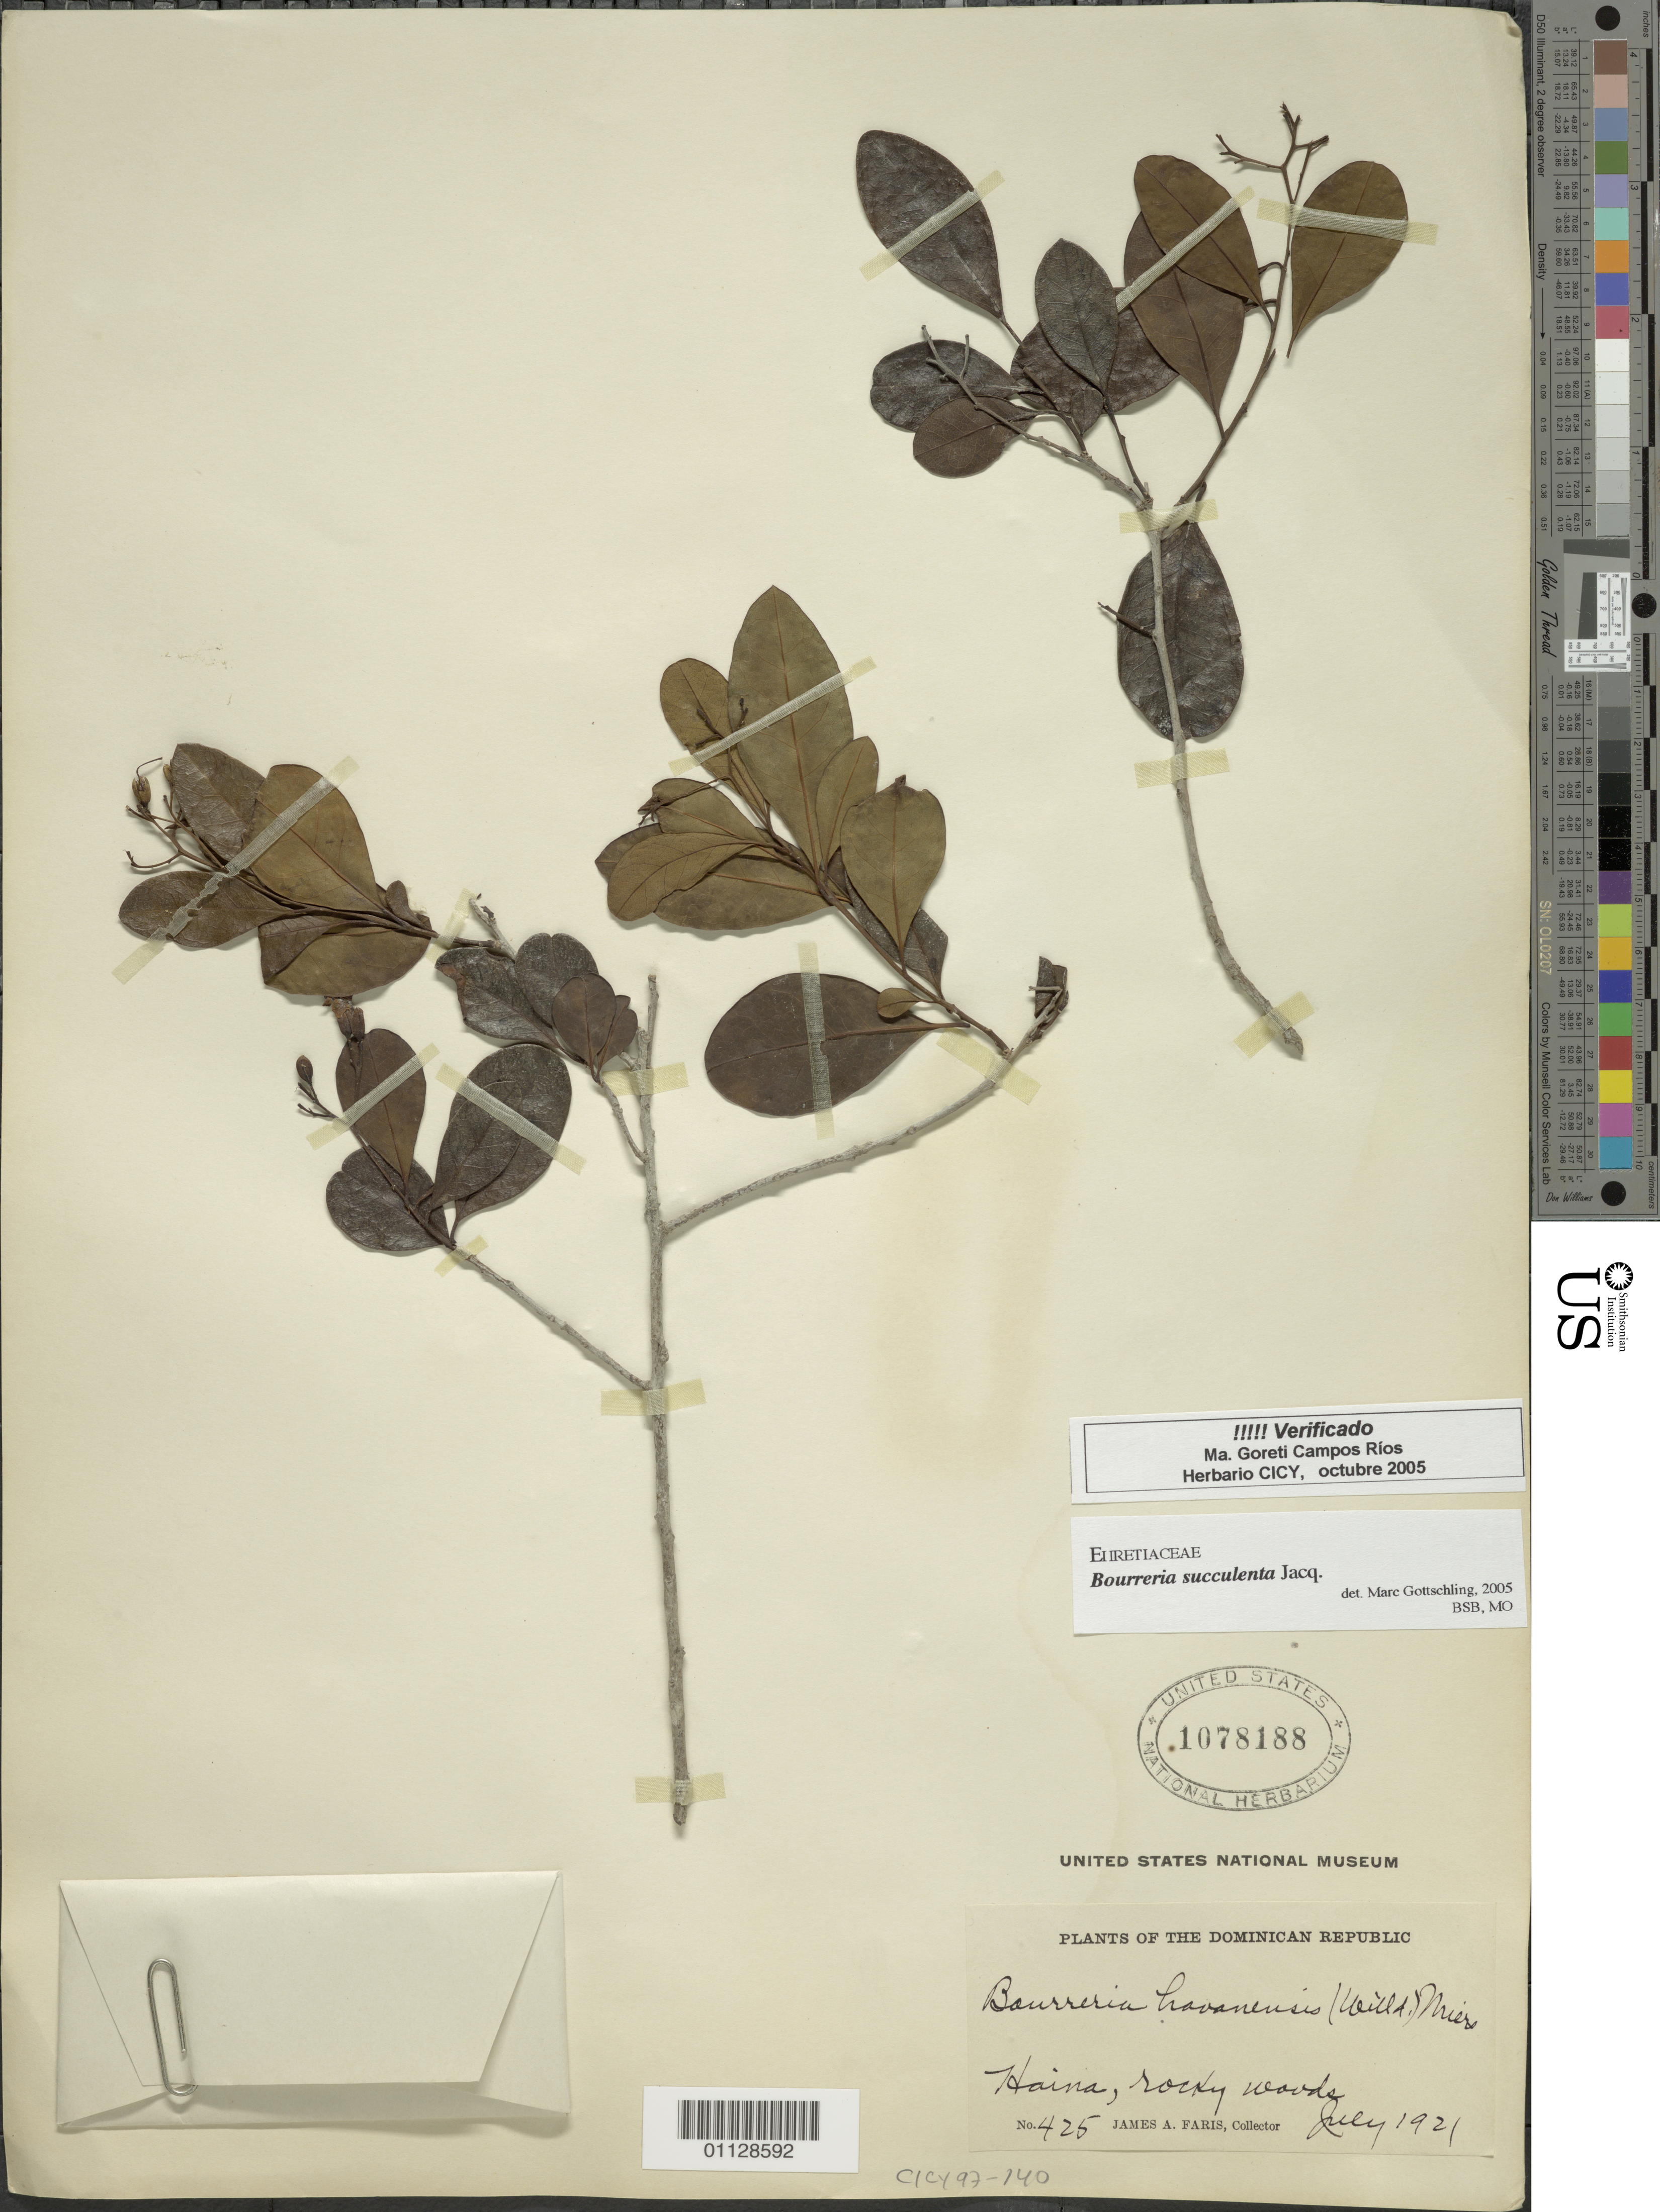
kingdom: Plantae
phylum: Tracheophyta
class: Magnoliopsida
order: Boraginales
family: Ehretiaceae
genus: Bourreria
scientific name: Bourreria succulenta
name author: Jacq.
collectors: J. Faris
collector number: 425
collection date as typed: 01 Jul 1921 to 31 Jul 1921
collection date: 1921-07-01/1921-07-31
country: Dominican Republic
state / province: Distrito Nacional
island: Hispaniola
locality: Haina, rocky woods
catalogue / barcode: US 1078188